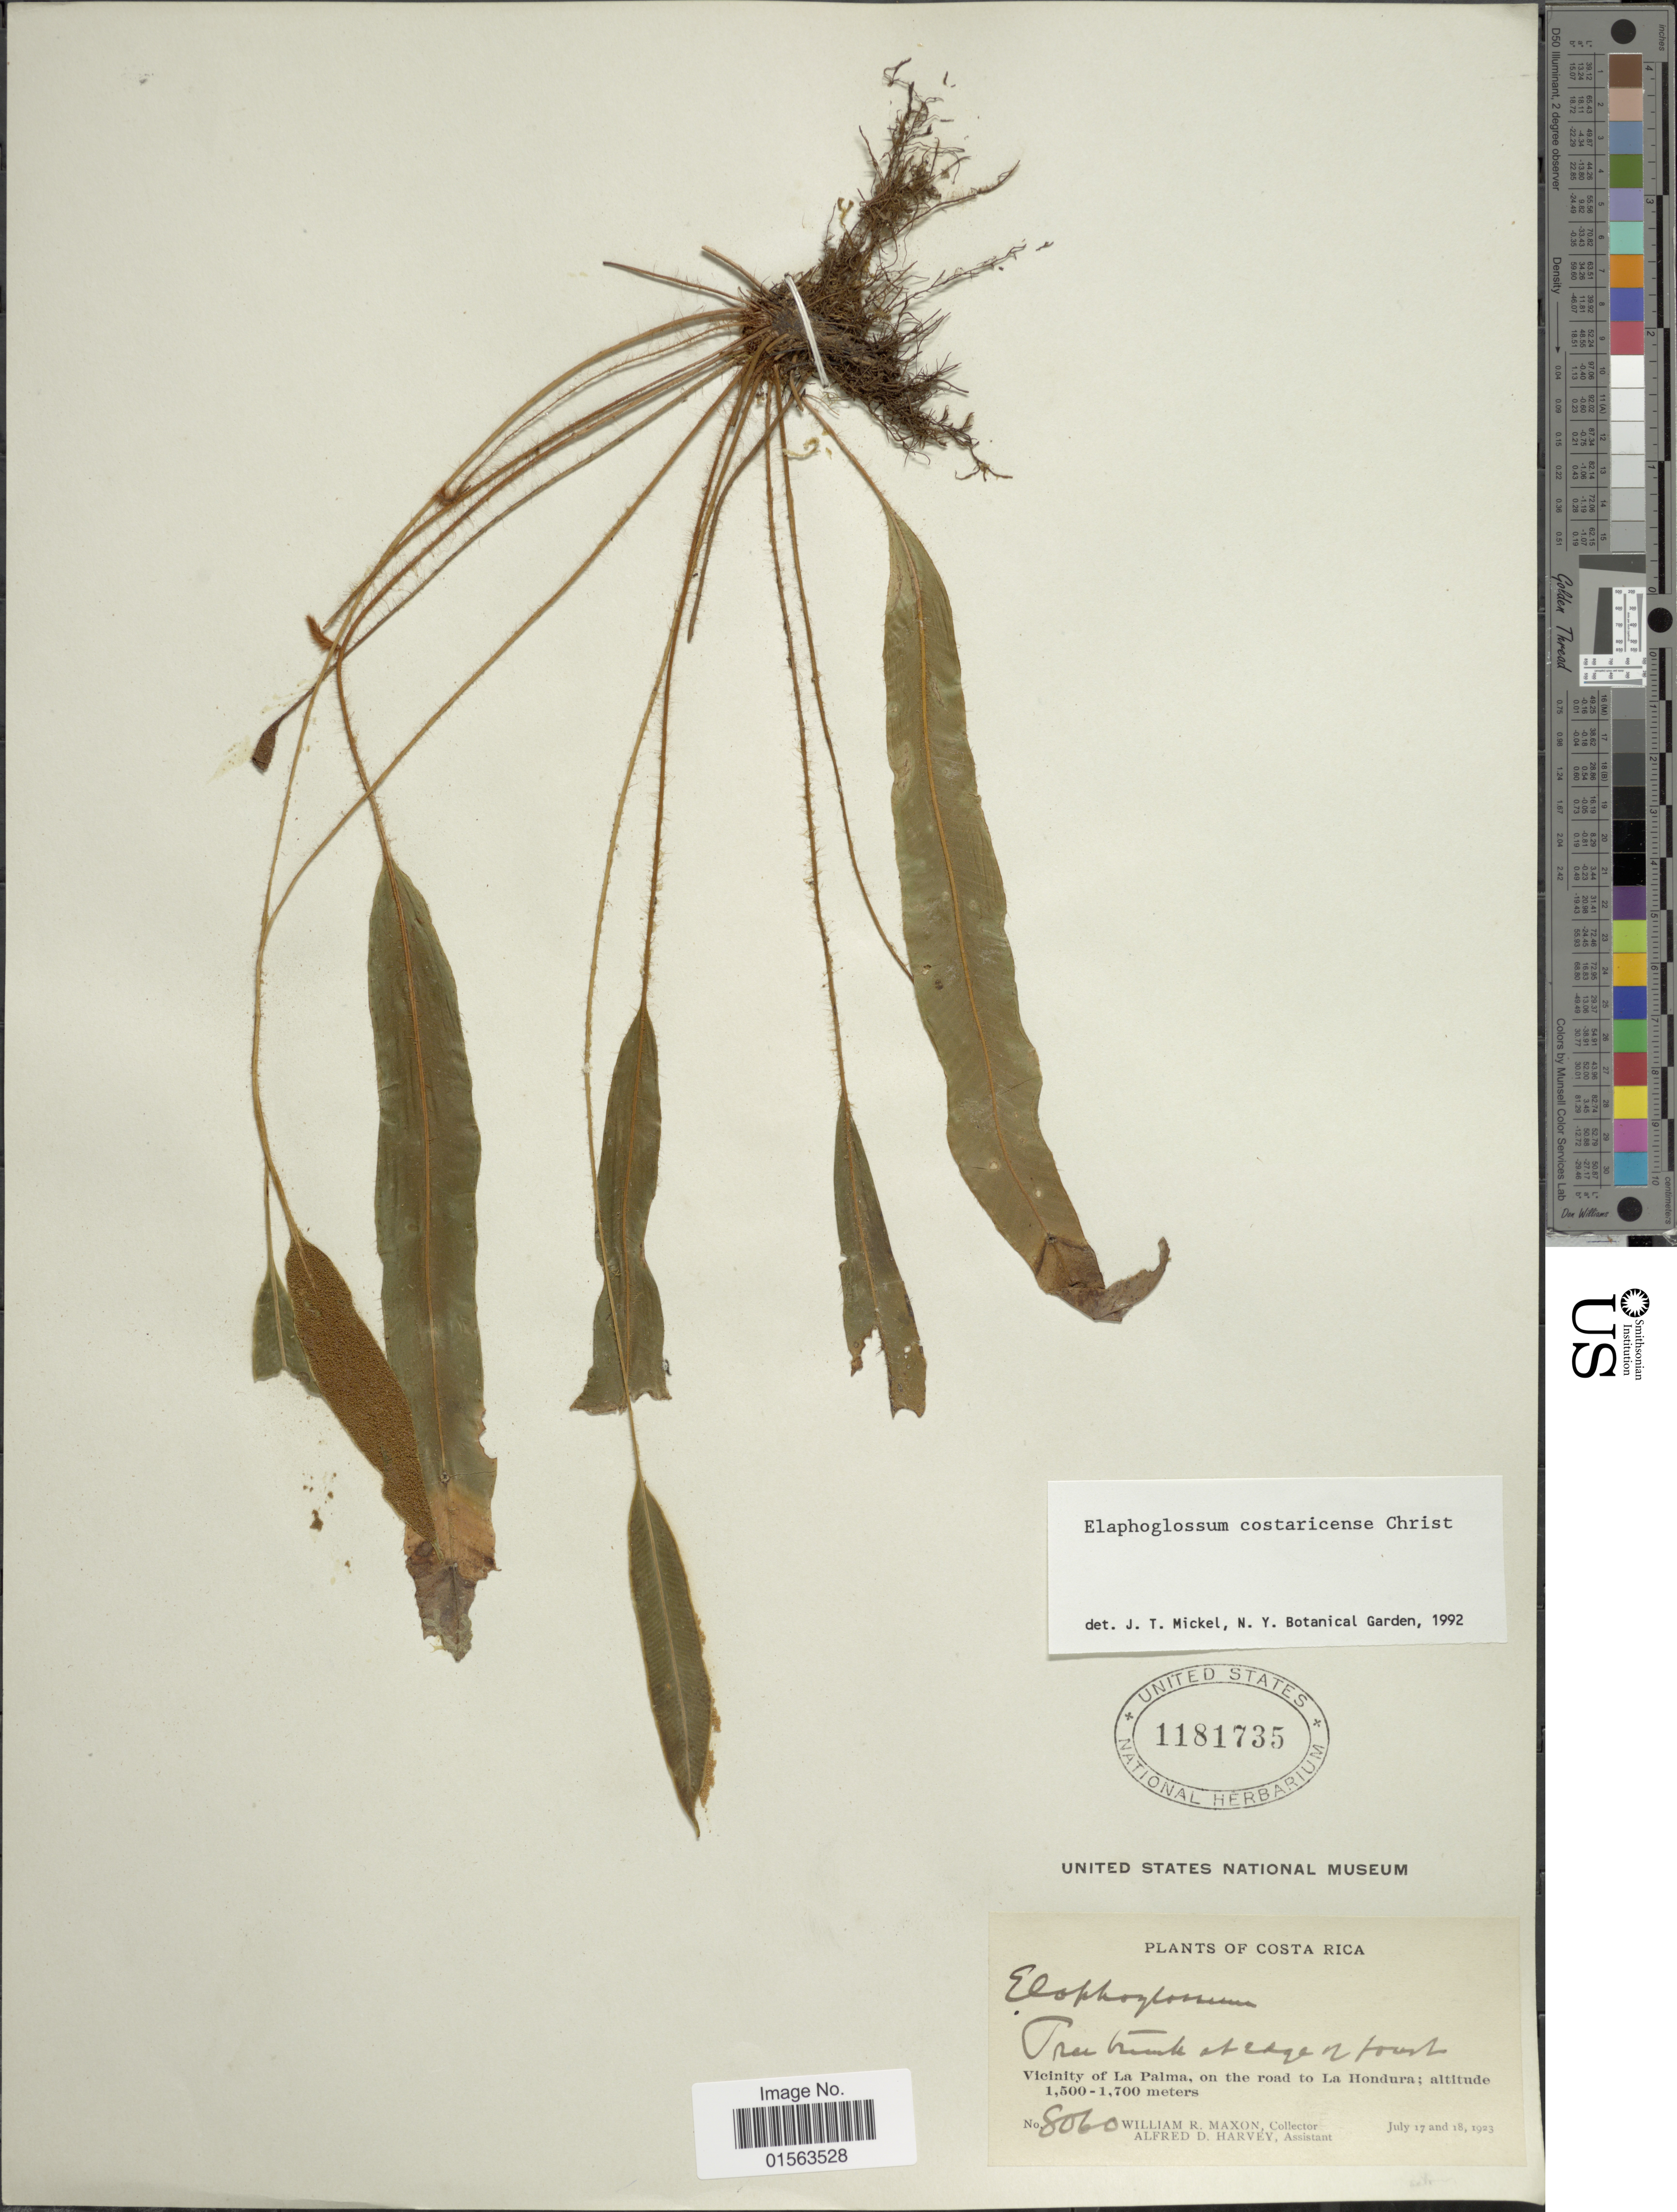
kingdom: Plantae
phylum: Tracheophyta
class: Polypodiopsida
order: Polypodiales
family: Dryopteridaceae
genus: Elaphoglossum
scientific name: Elaphoglossum costaricense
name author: Christ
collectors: W. R. Maxon & A. D. Harvey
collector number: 8060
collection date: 1923-07-17/1923-07-18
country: Costa Rica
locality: Vicinity of La Palma, on the road to La Hondura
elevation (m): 1500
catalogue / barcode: US 1181735